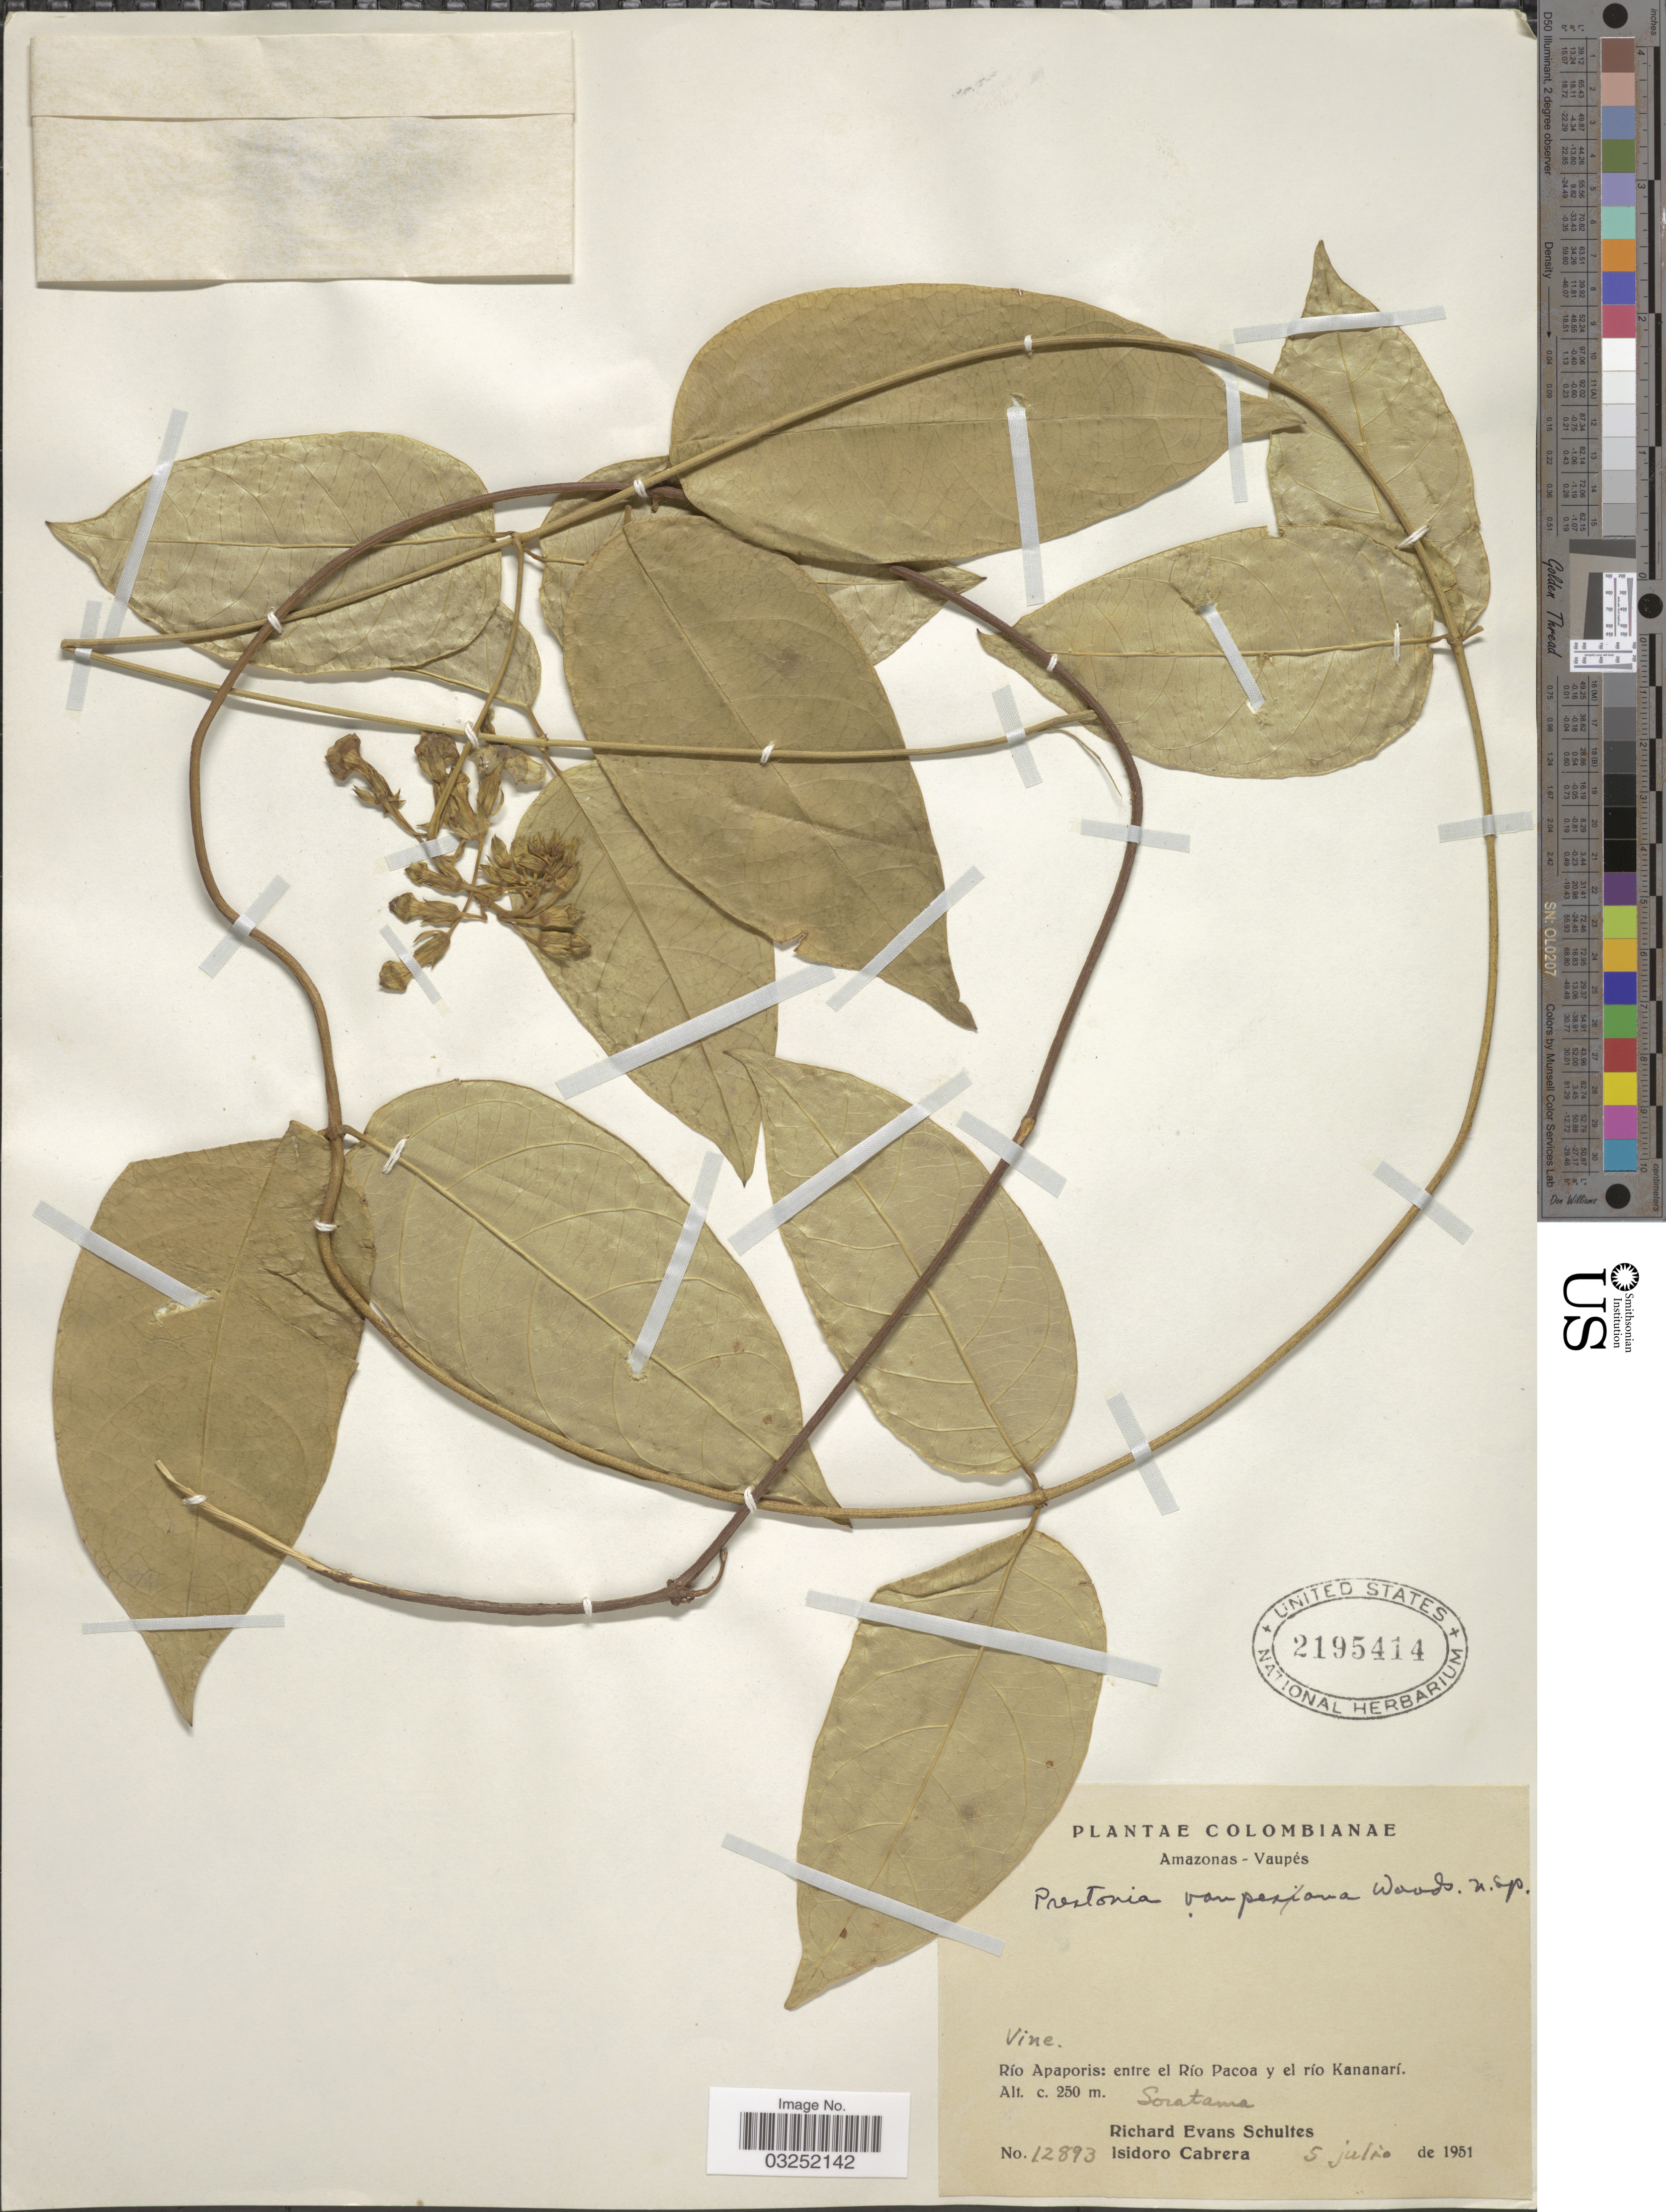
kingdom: Plantae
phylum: Tracheophyta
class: Magnoliopsida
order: Gentianales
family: Apocynaceae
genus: Prestonia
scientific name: Prestonia vaupesana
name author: Woodson in R.E. Schult.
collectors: R. E. Schultes & I. Cabrera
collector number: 12893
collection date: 1951-07-05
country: Colombia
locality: Amazonas - Vaupés, Río Apaporis: entre el Río Pacoa y el río Kananarí, Soratama.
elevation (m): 250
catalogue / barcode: US 2195414